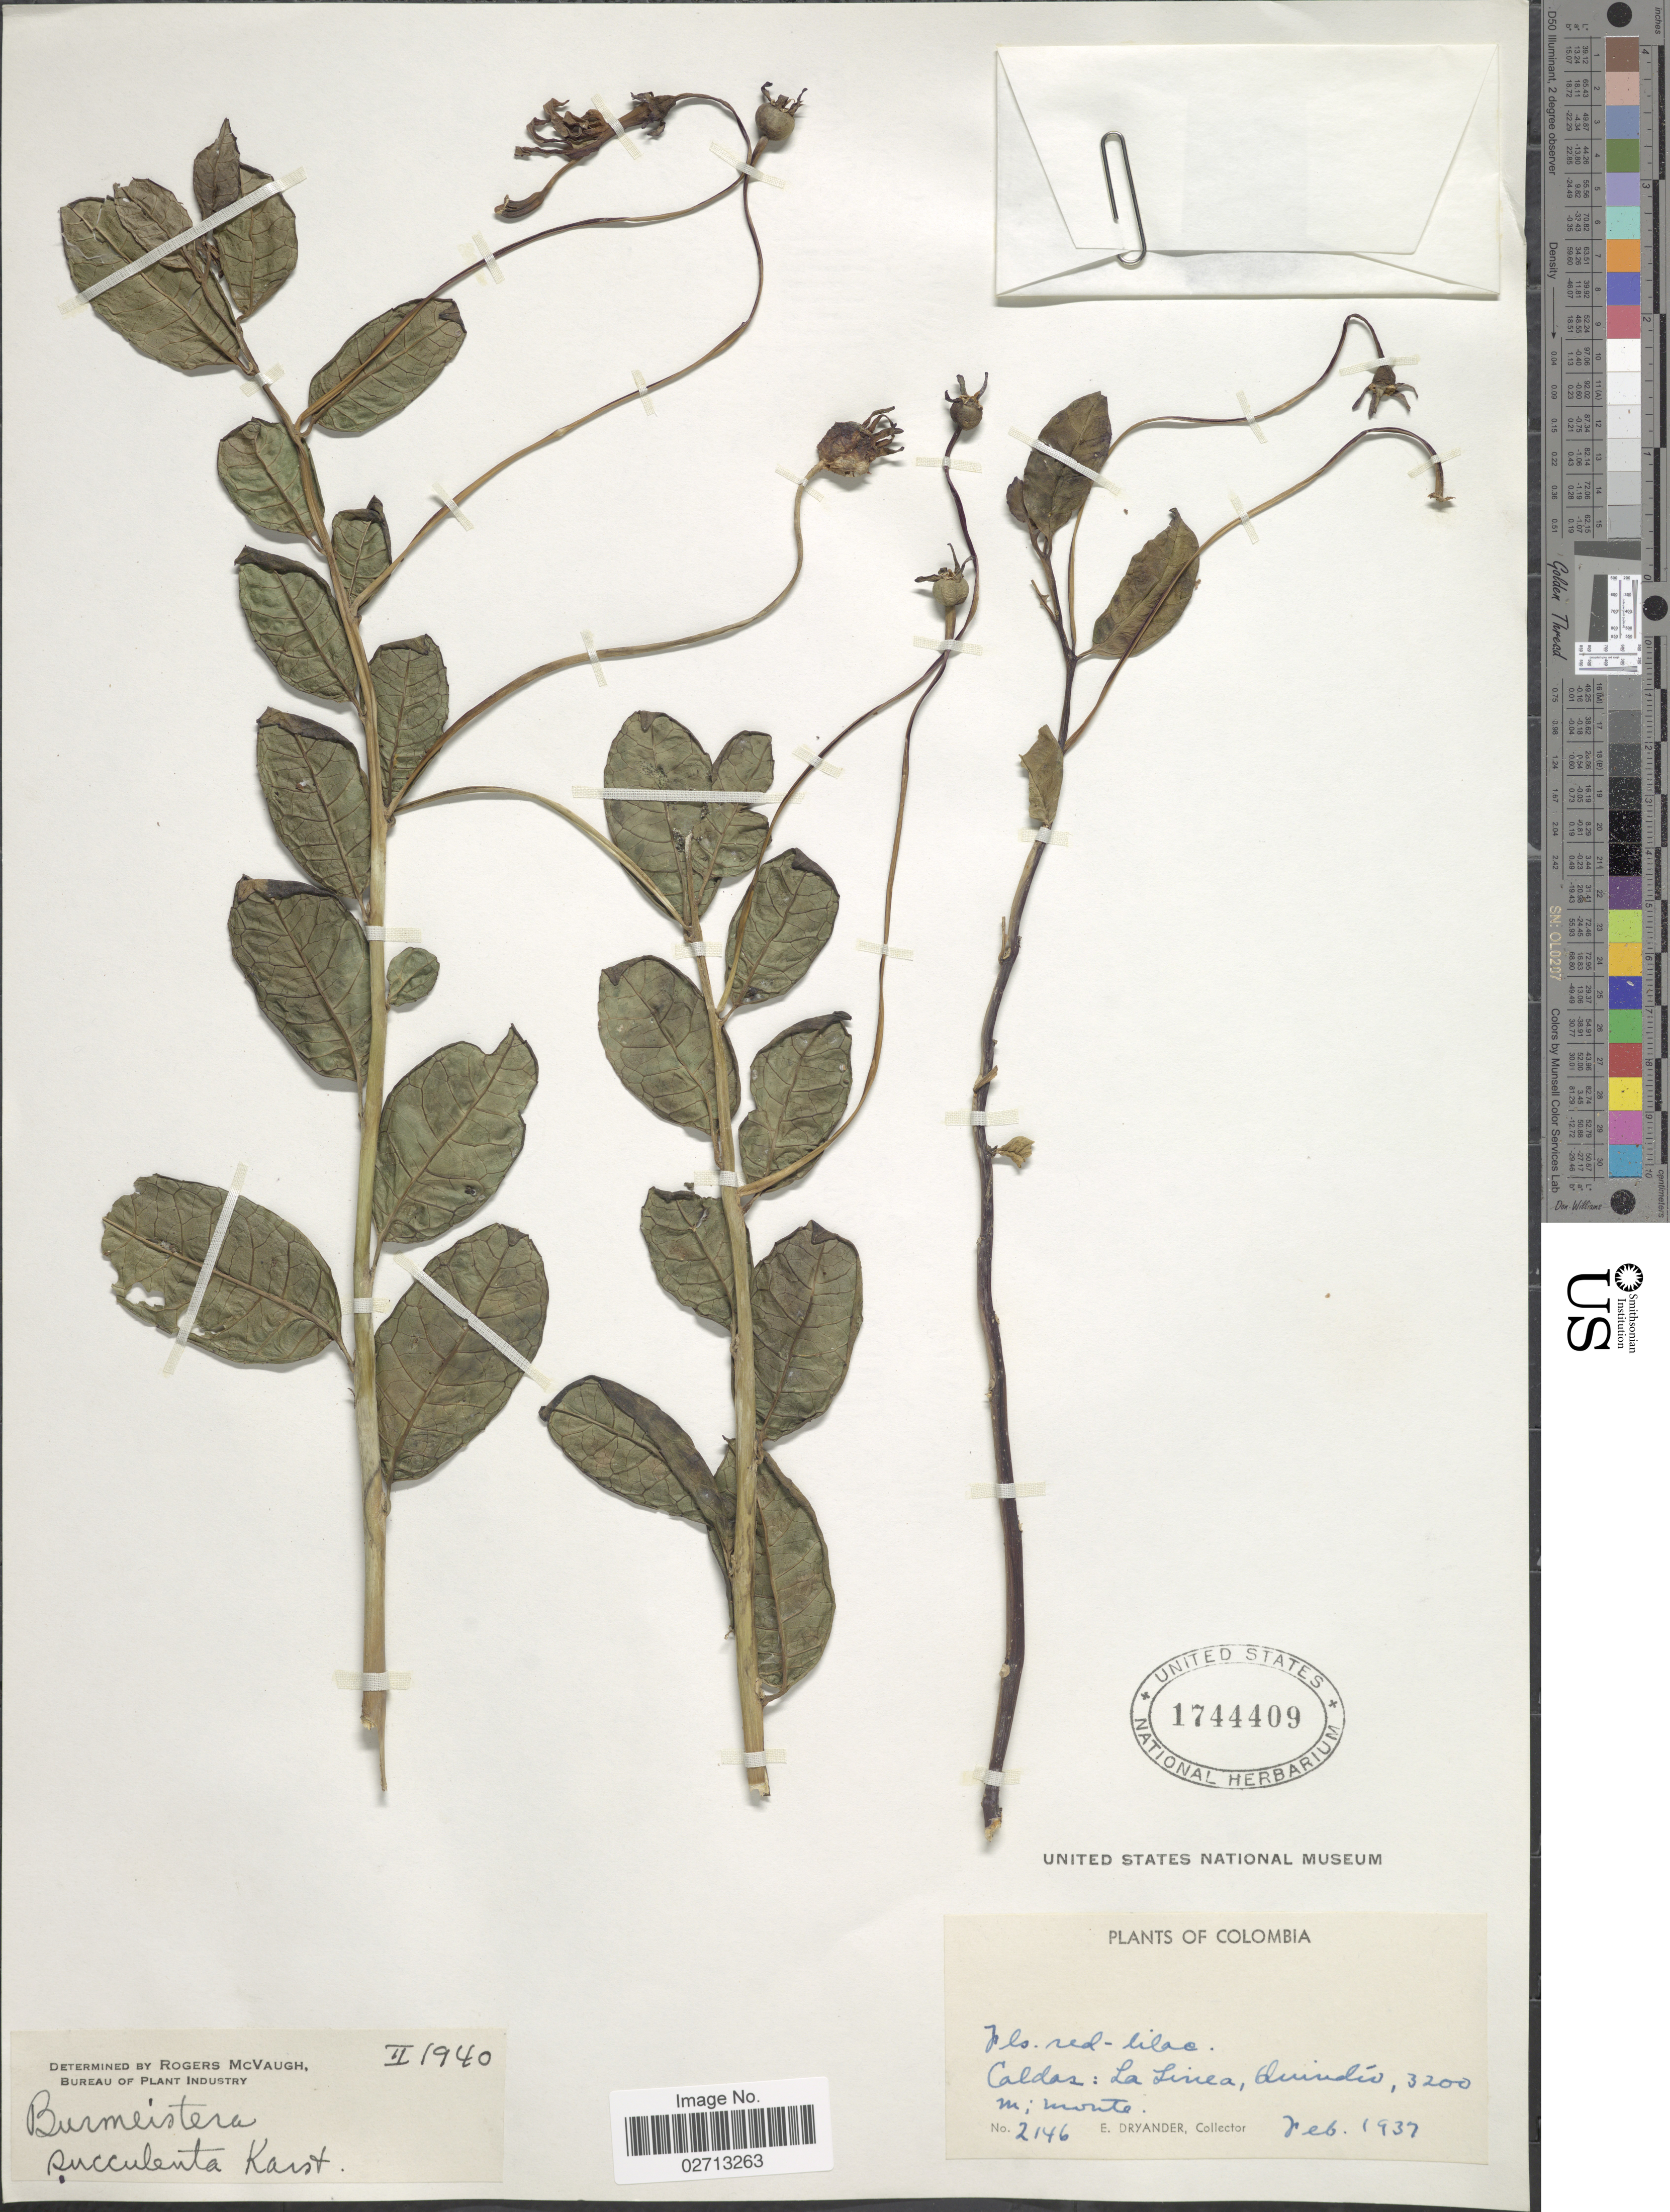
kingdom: Plantae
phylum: Tracheophyta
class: Magnoliopsida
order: Asterales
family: Campanulaceae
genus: Burmeistera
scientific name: Burmeistera succulenta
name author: H. Karst. & Triana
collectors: E. Dryander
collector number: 2146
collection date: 1937-02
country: Colombia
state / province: Caldas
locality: La Linea, Quindío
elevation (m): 3200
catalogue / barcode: US 1744409